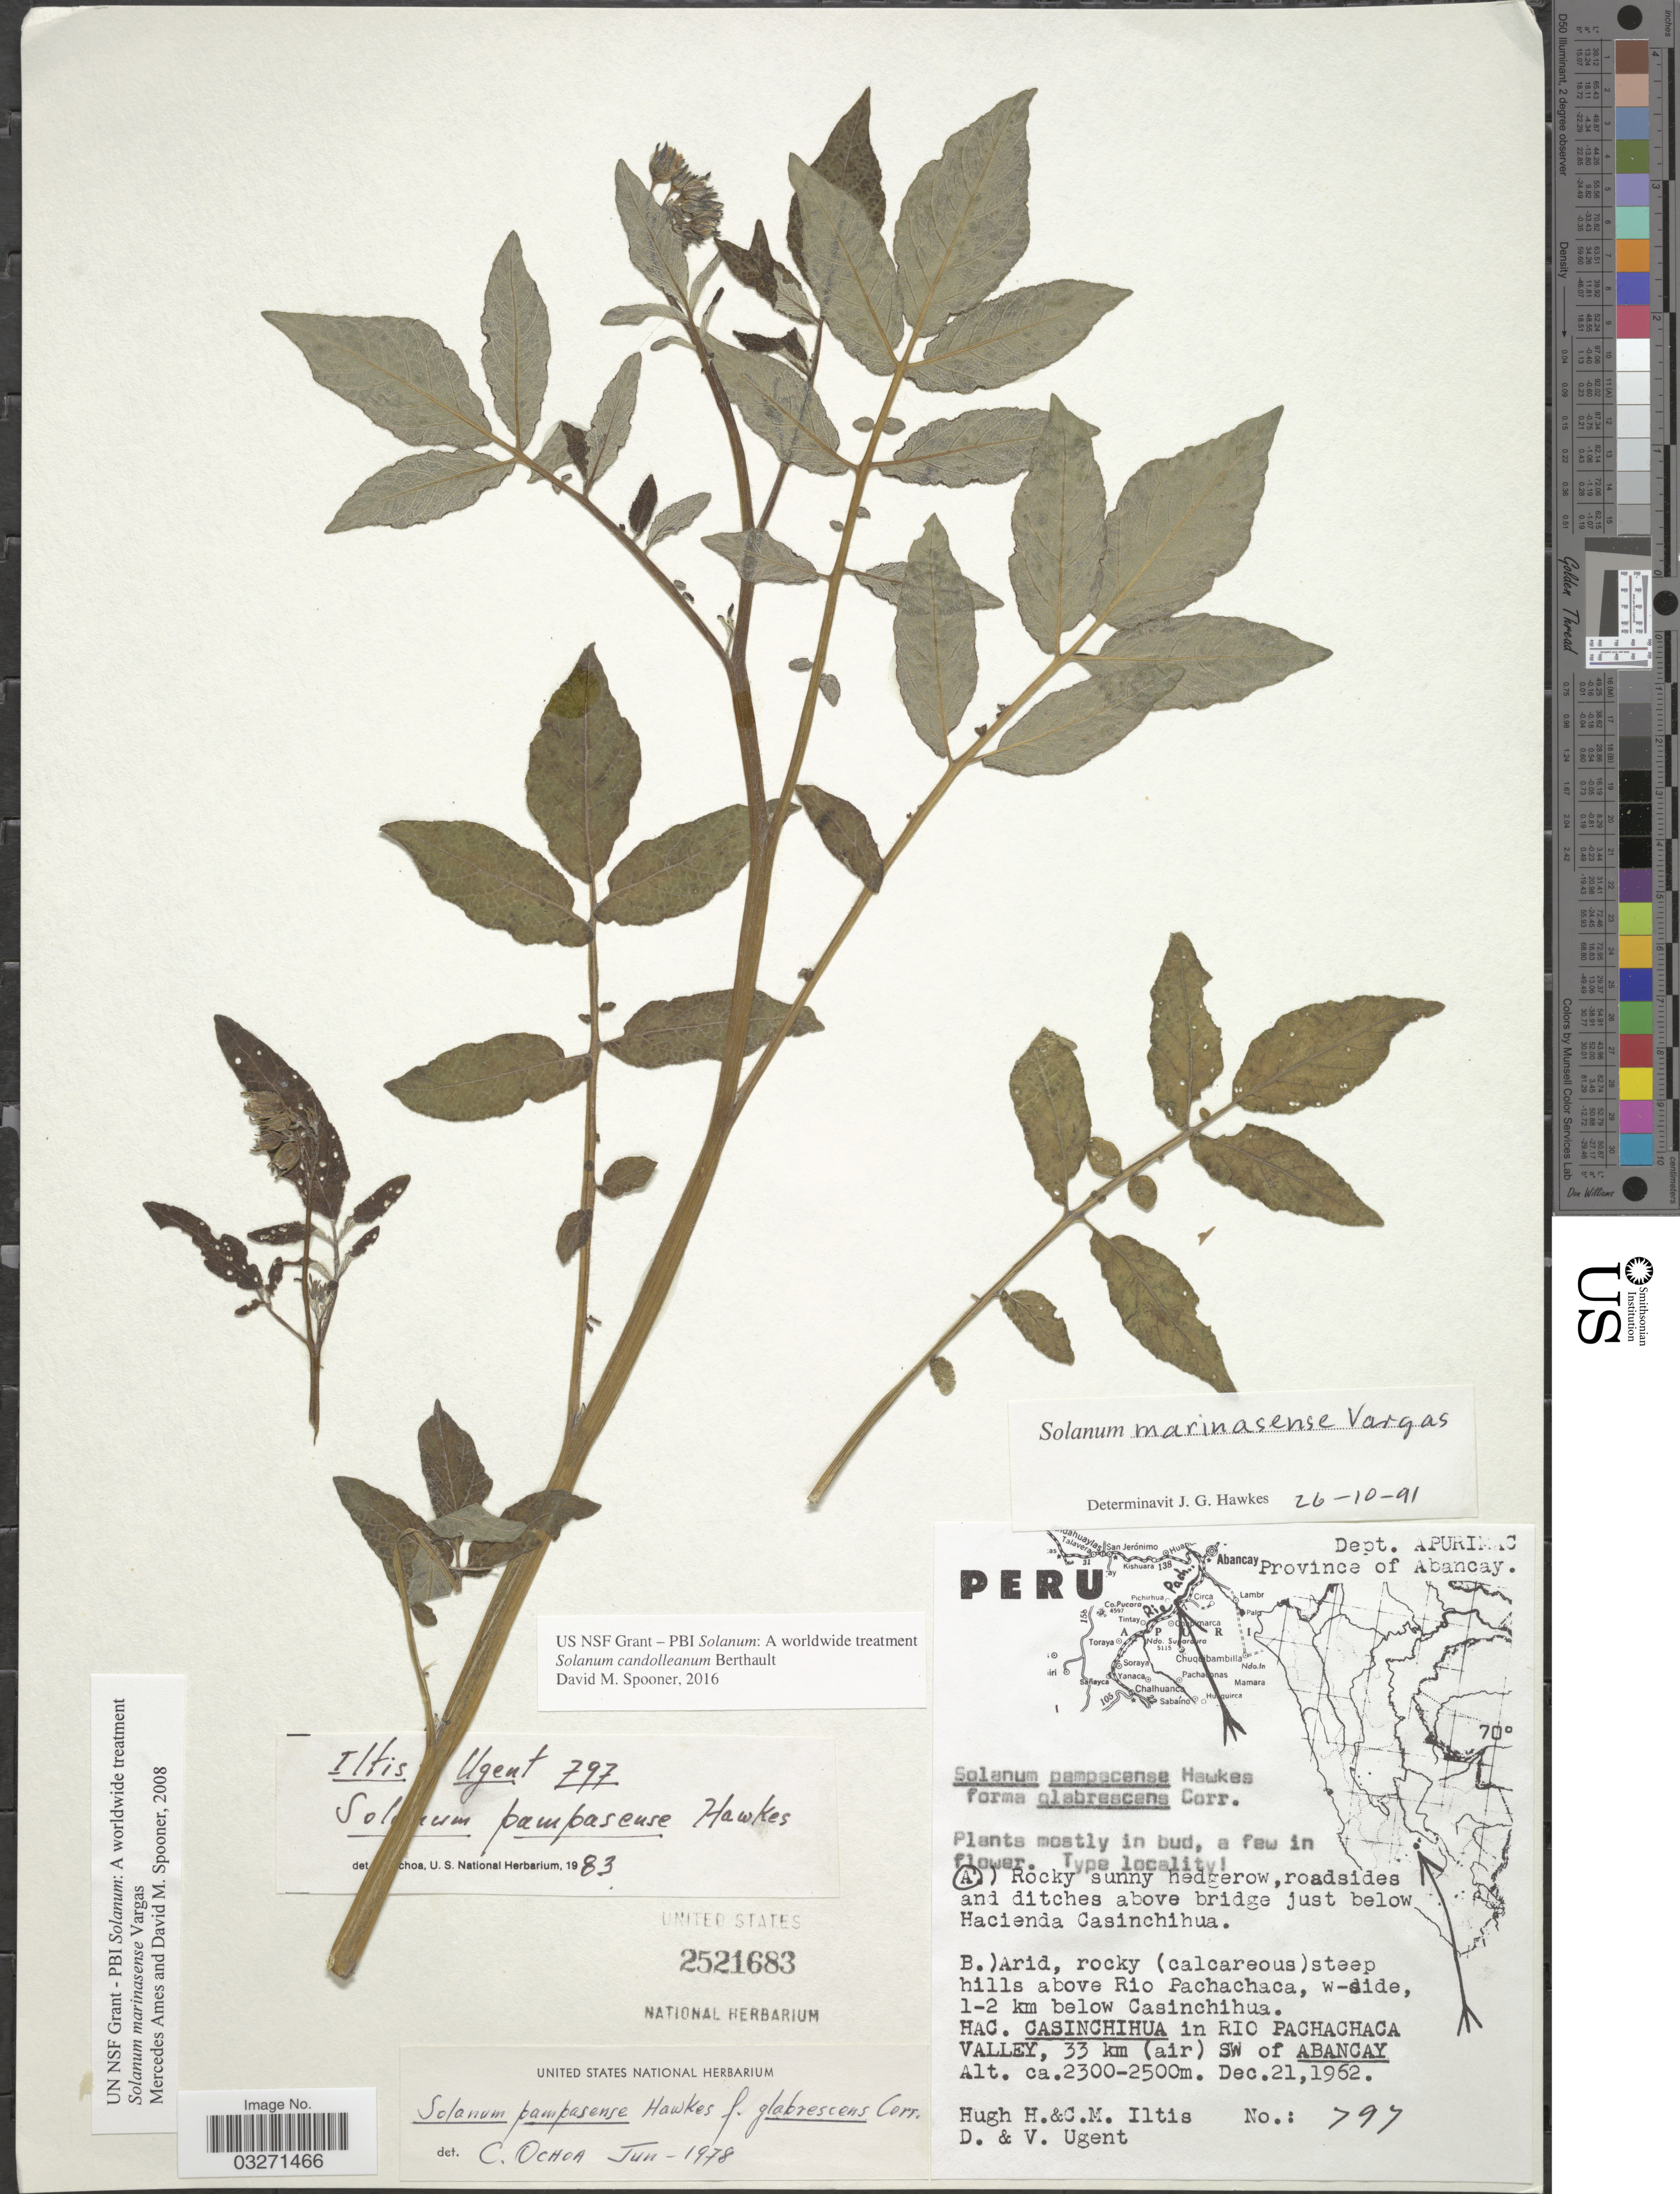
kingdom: Plantae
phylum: Tracheophyta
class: Magnoliopsida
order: Solanales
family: Solanaceae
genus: Solanum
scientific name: Solanum candolleanum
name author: Berthault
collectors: H. H. Iltis, C. M Iltis, D. Ugent & V. Ugent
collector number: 797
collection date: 1962-12-21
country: Peru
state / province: Apurímac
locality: Province of Abancay. Rocky sunny hedgerow, roadsides and ditches above bridge just below Hacienda Casinchihua. Hac. Casinchihua in Rio Pachachaca Valley, 33 km (air) SW of Abancay.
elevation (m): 2300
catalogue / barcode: US 2521683